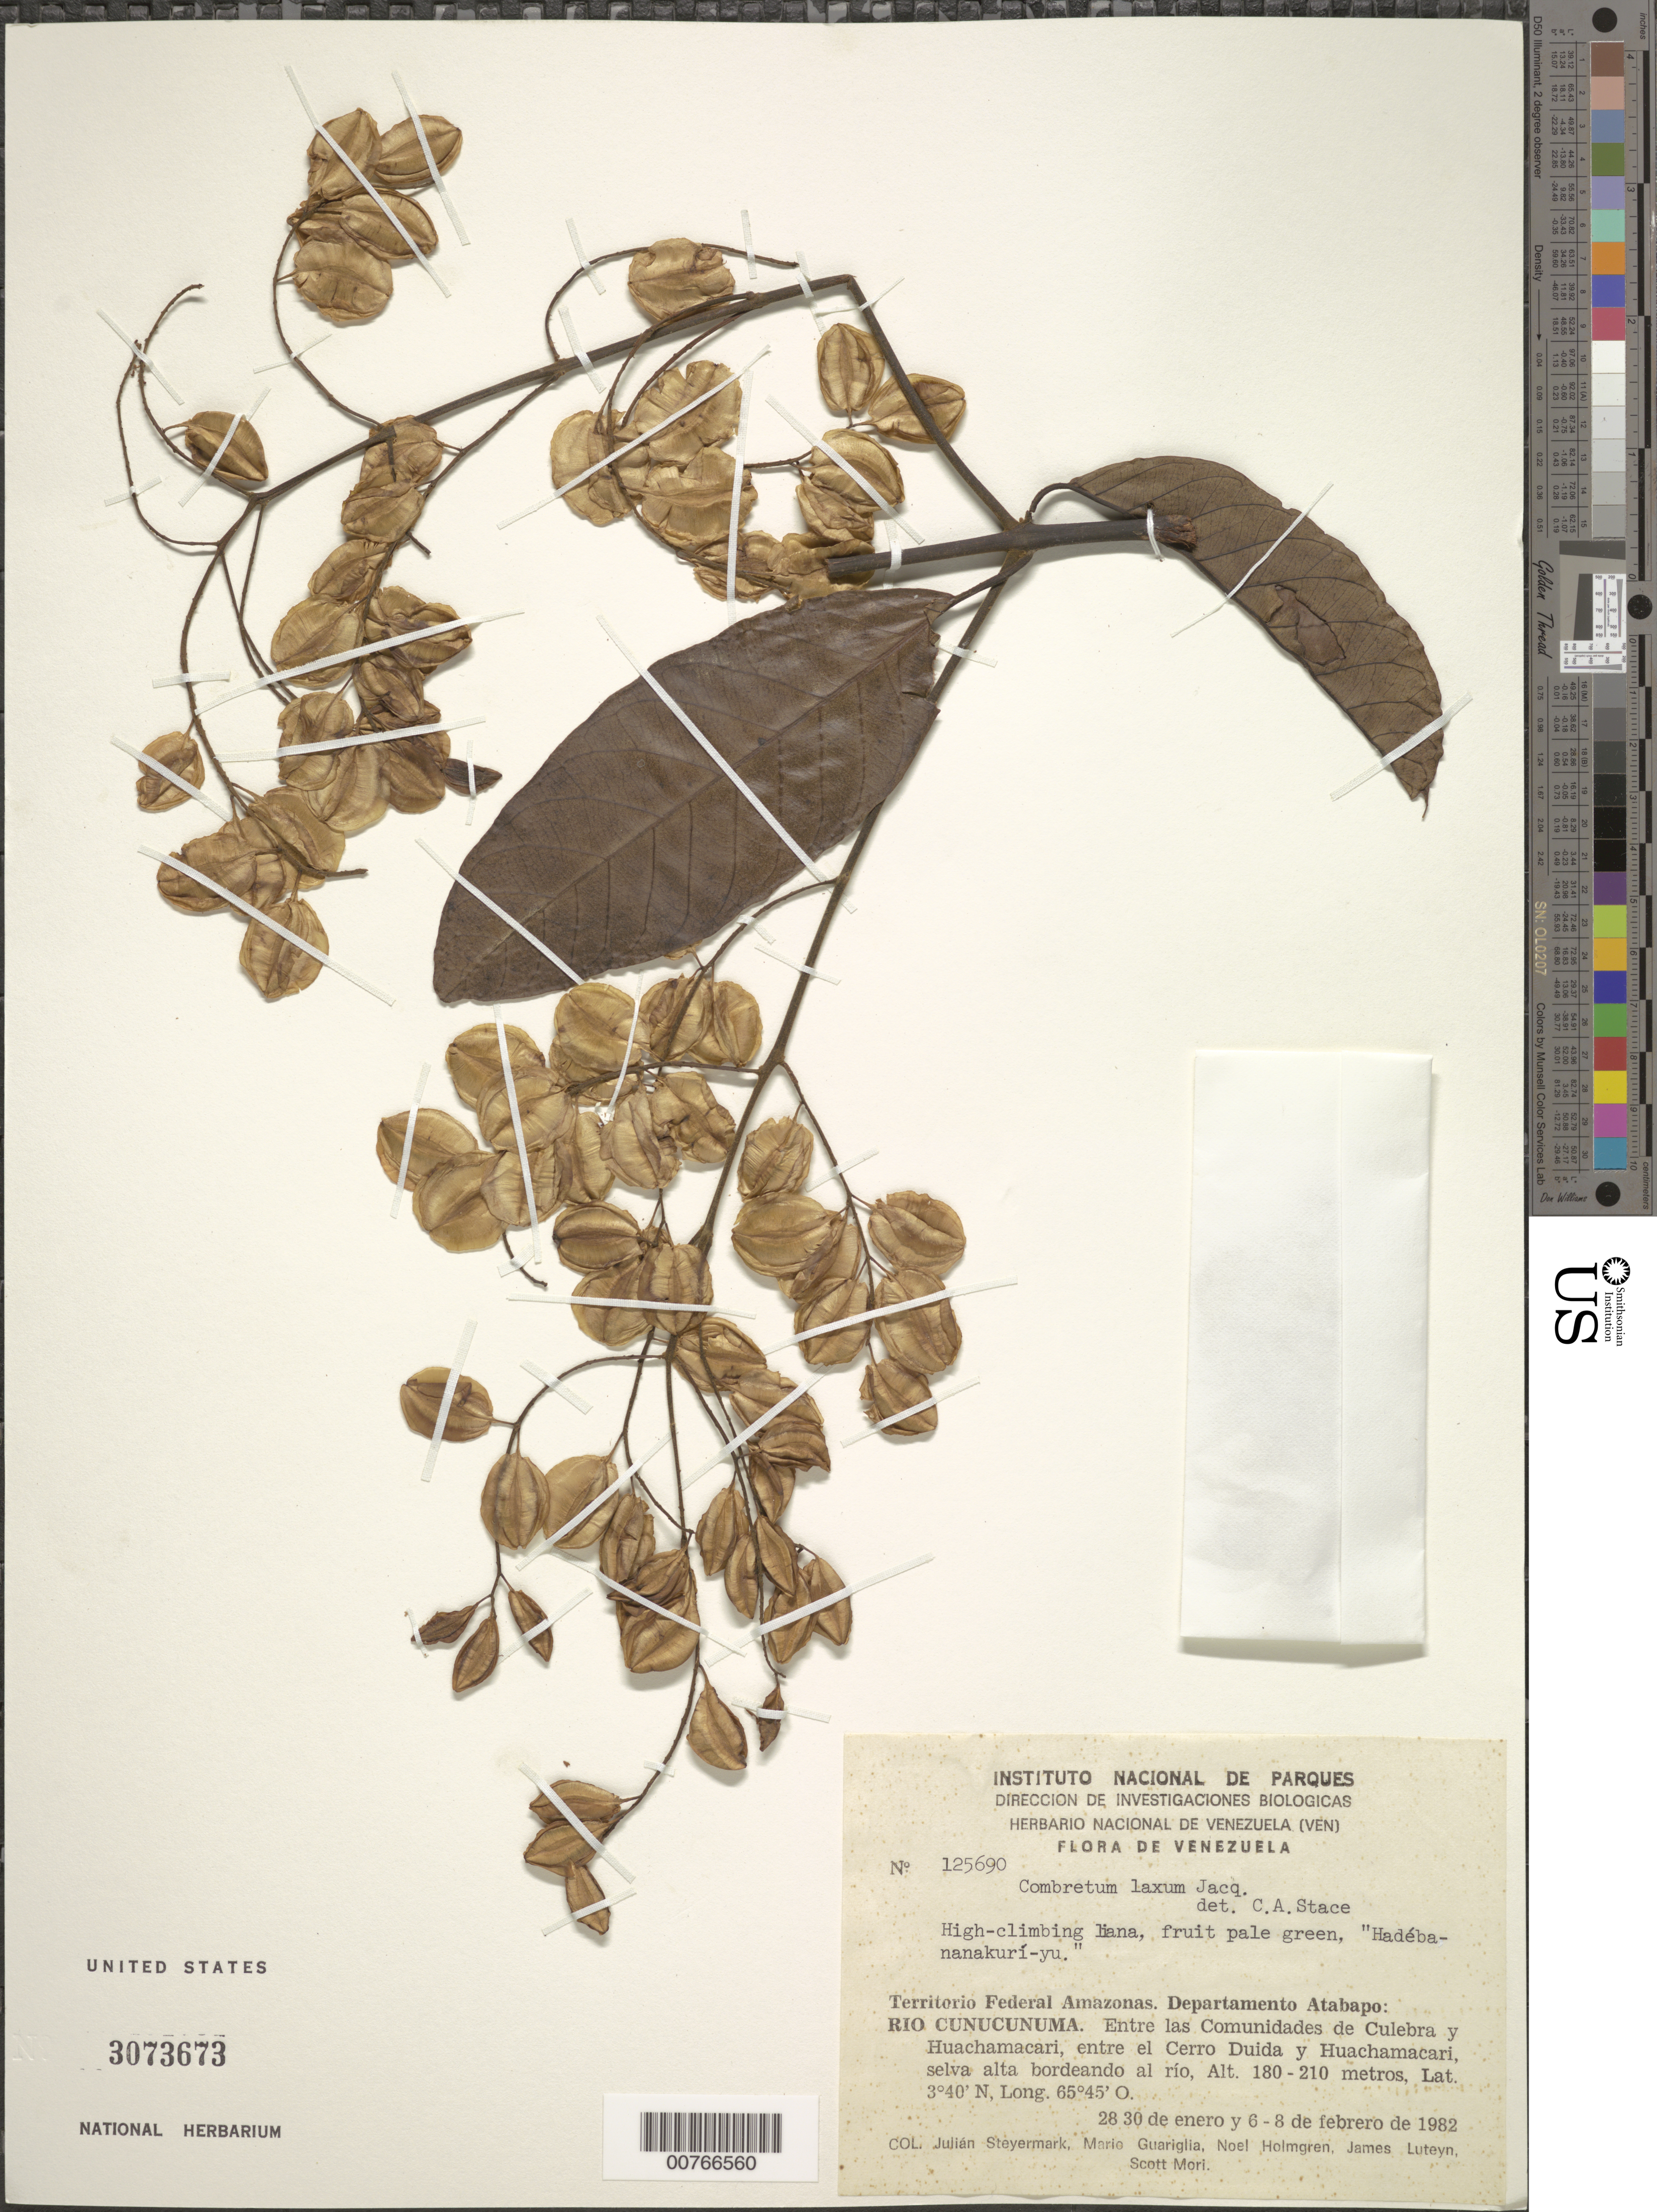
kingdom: Plantae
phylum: Tracheophyta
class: Magnoliopsida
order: Myrtales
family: Combretaceae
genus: Combretum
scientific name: Combretum laxum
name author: Jacq.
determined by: Stace, C. A.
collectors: J. Steyermark, M. Guariglia P., N. H. Holmgren, J. L. Luteyn & S. Mori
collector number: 125690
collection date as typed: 28-Jan-82 to 8-Feb-82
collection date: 1982-01-28/1982-02-08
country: Venezuela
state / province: Amazonas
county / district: Atabapo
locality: Río Cunucunuma, entre las Communidades de Culebra y Huachamacari, entre el Cerro Duida y Huachamacari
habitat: Selva alta bordeando al rio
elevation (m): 180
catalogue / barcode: US 3073673